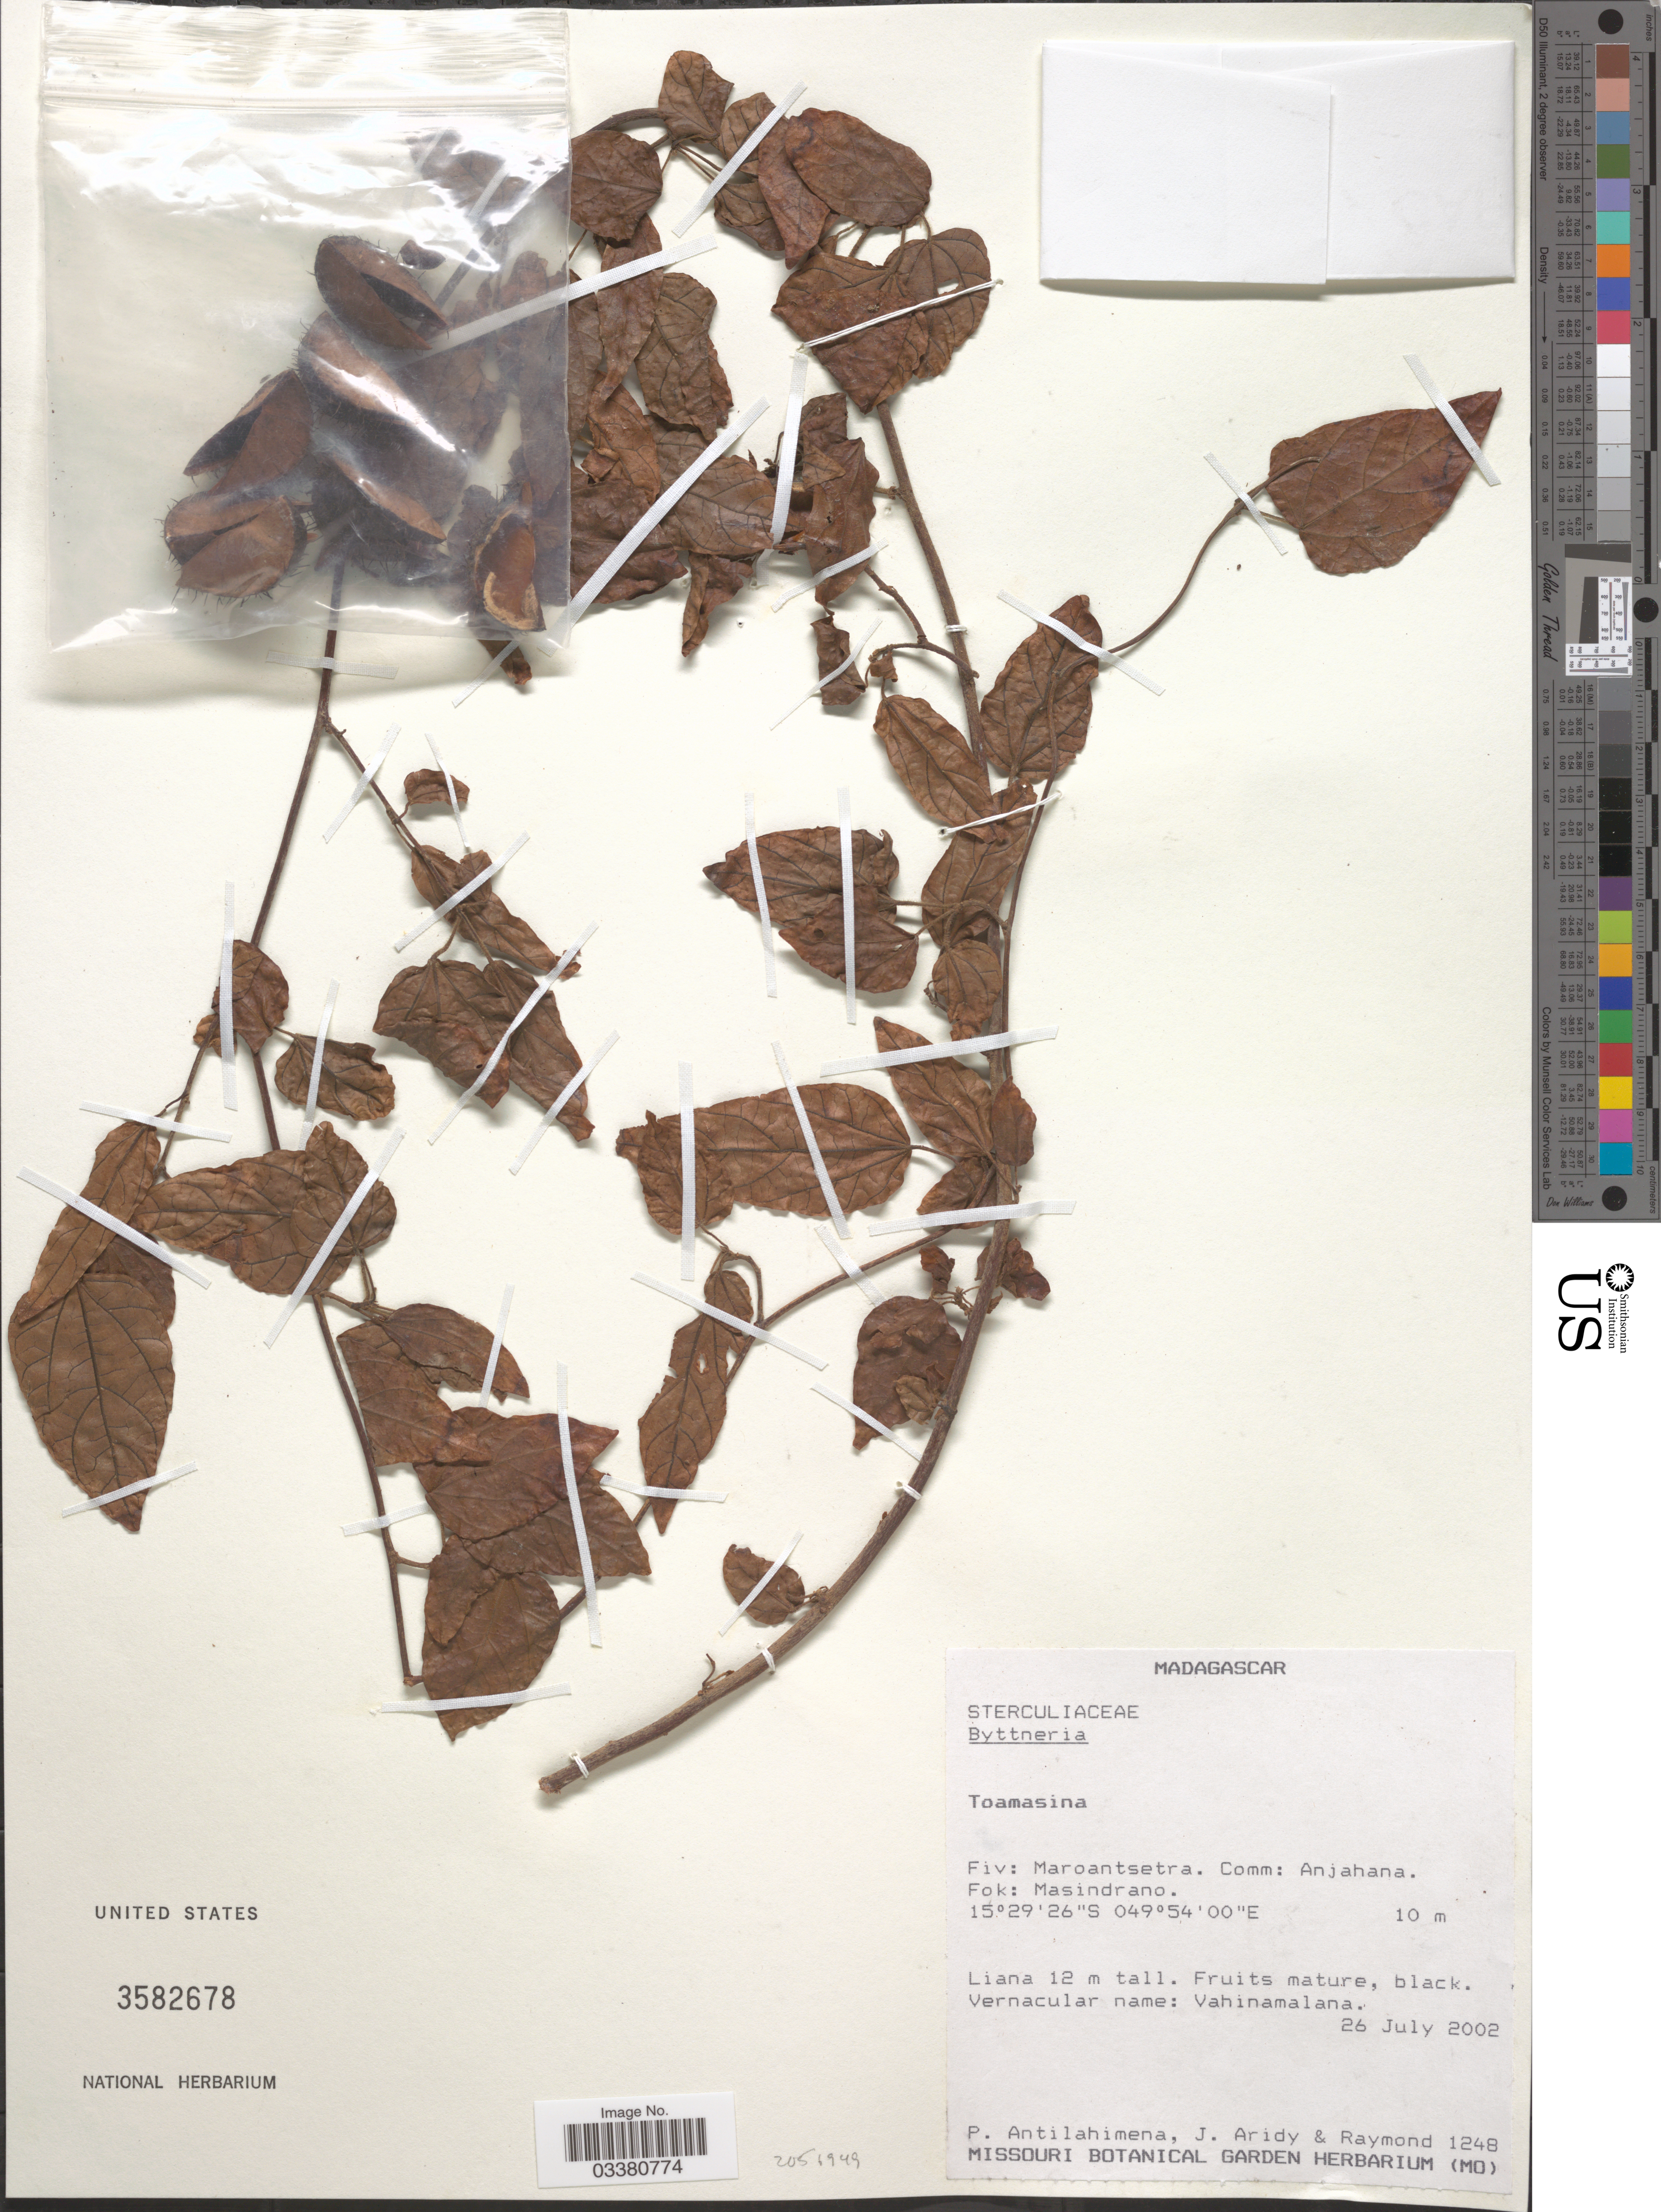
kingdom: Plantae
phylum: Tracheophyta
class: Magnoliopsida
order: Malvales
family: Malvaceae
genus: Byttneria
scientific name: Byttneria sp.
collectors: P. Antilahimena, J. Aridy & -. Raymond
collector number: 1248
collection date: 2002-07-26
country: Madagascar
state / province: Analanjirofo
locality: Fiv: Maroantsetra. Comm: Anjahana. Fok: Masindrano.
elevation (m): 10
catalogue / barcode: US 3582678